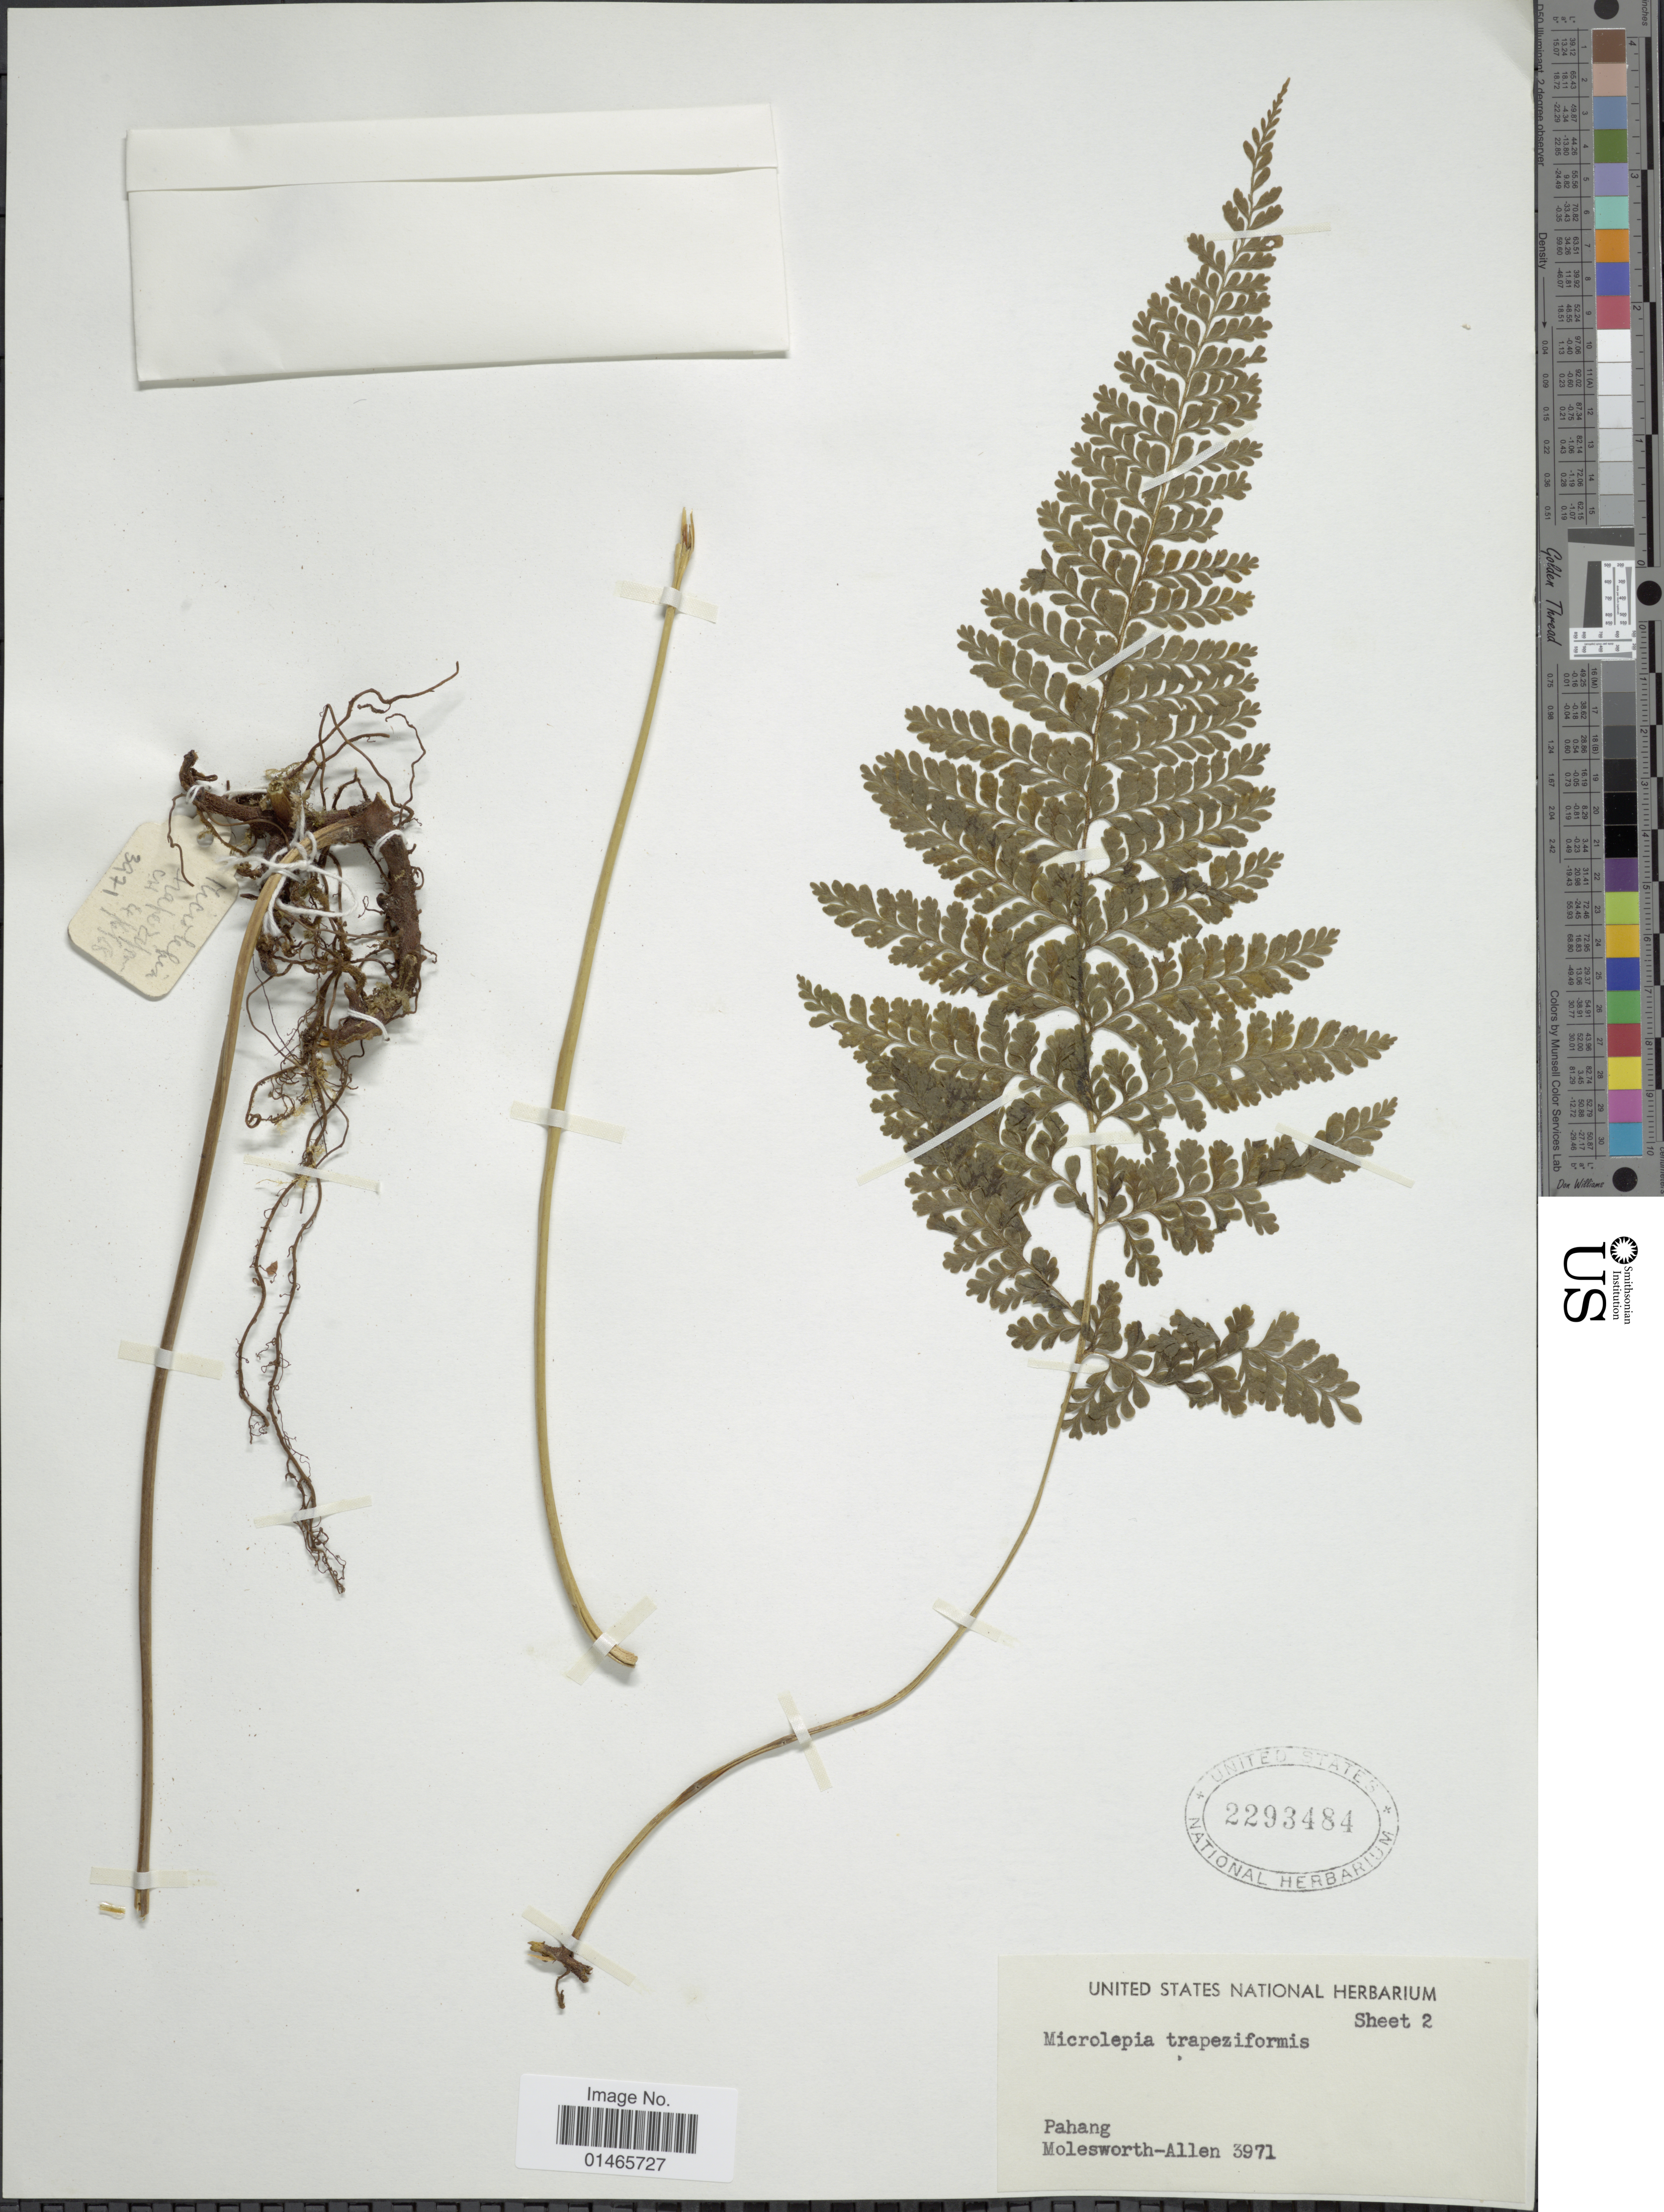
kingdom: Plantae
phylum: Tracheophyta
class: Polypodiopsida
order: Polypodiales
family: Dennstaedtiaceae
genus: Microlepia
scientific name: Microlepia rhomboidea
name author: (Wall. ex Kunze) Prantl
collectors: B. E. G. Molesworth-Allen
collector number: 3971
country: Malaysia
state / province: Pahang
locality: Pahang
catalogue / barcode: US 2293484